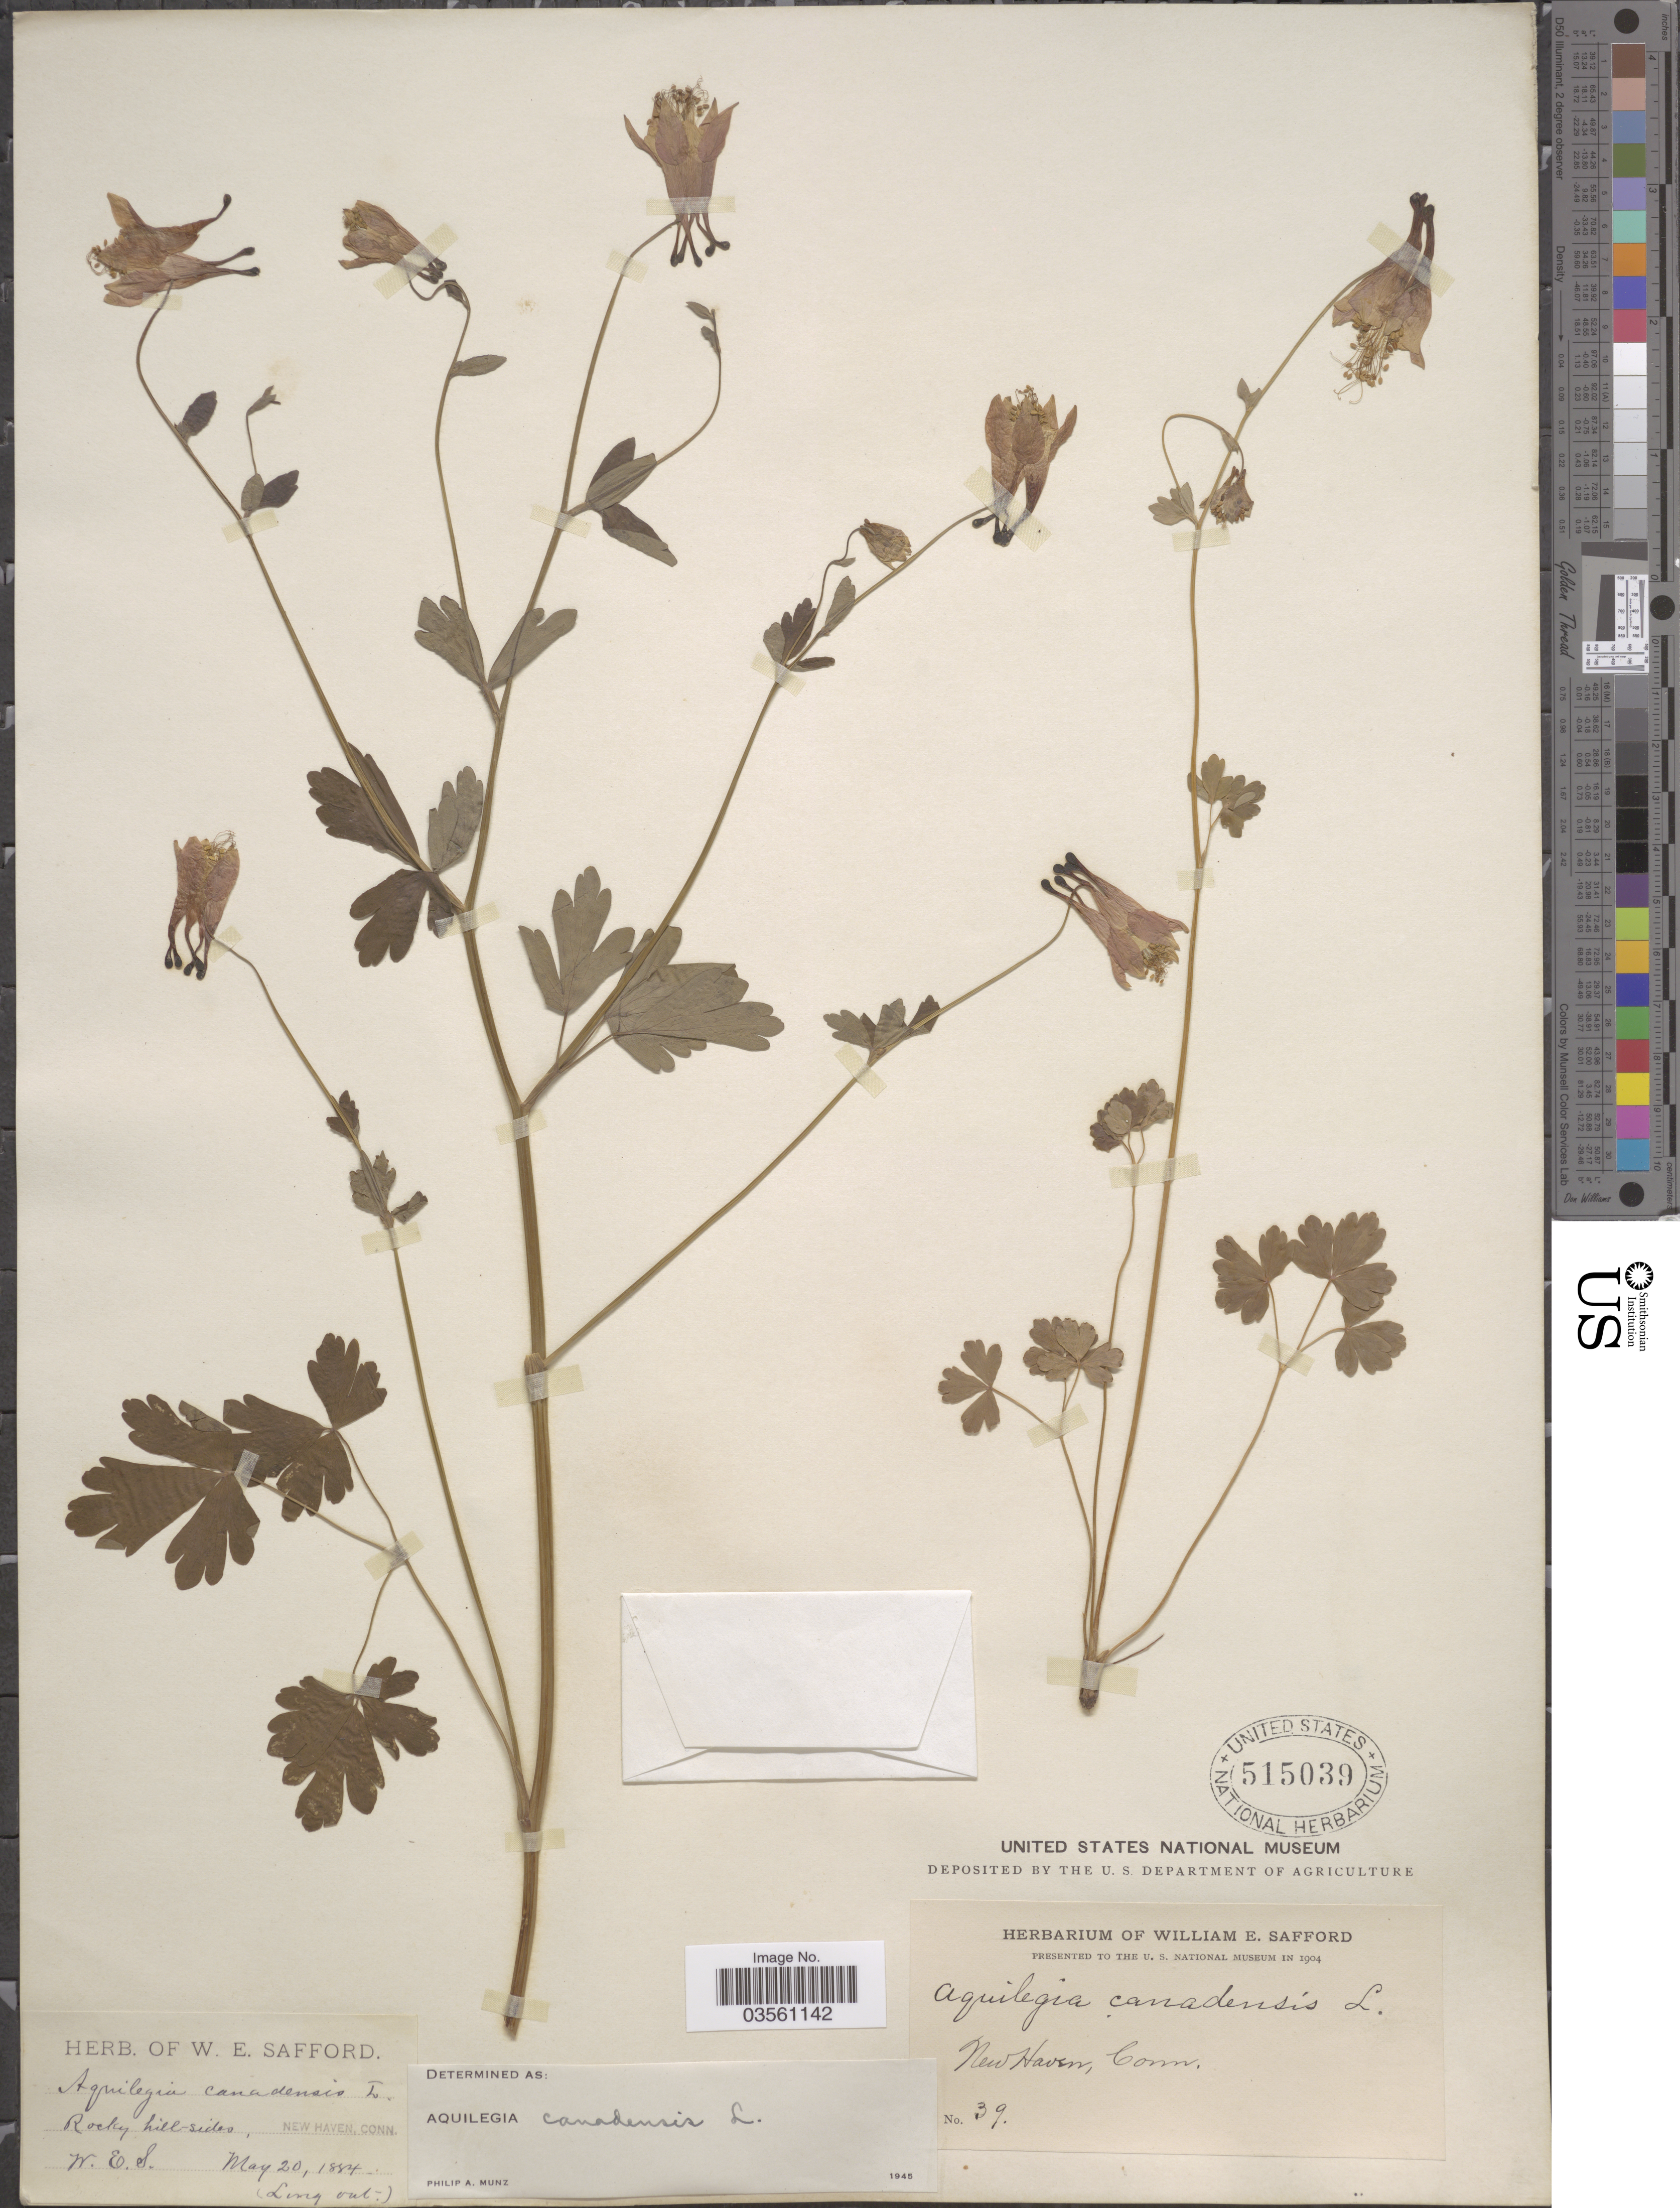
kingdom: Plantae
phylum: Tracheophyta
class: Magnoliopsida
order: Ranunculales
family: Ranunculaceae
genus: Aquilegia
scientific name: Aquilegia canadensis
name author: L.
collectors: W. E. Safford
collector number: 39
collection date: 1884-05-20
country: United States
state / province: Connecticut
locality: New Haven.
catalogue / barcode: US 515039